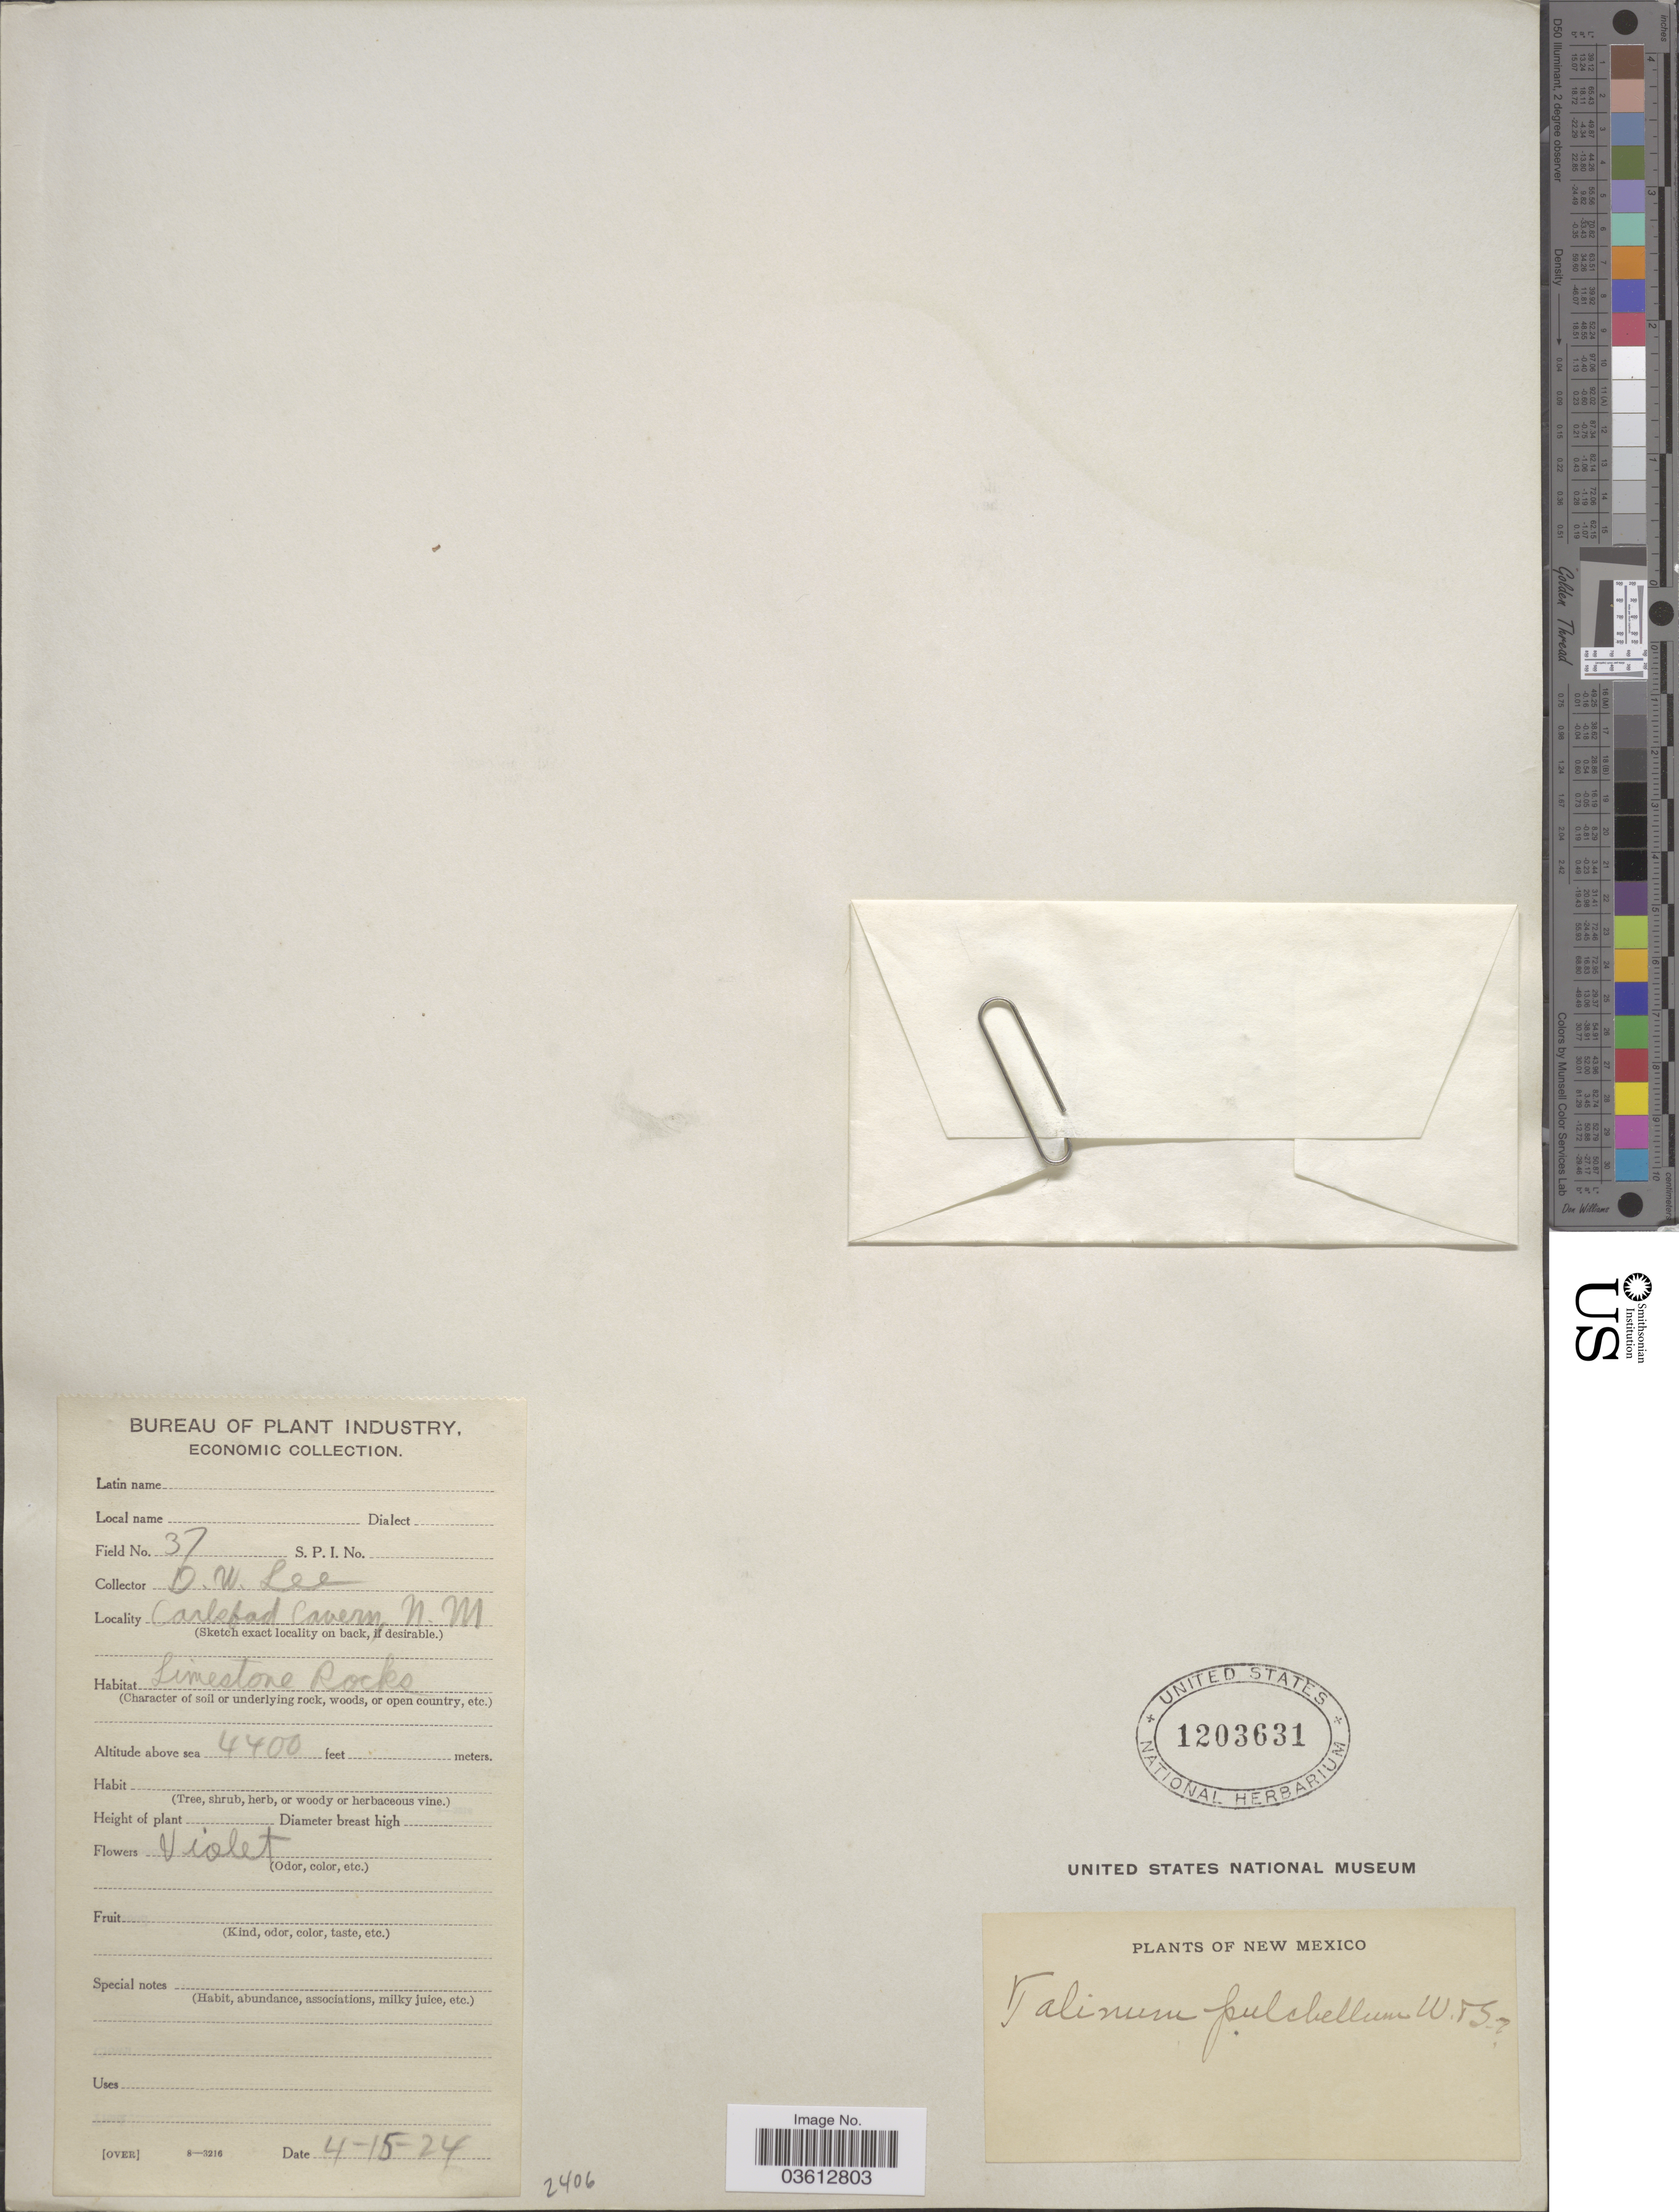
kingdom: Plantae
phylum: Tracheophyta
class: Magnoliopsida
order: Caryophyllales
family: Talinaceae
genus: Talinum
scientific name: Talinum pulchellum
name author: Wooton & Standl.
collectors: D. Lee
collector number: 37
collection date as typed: Transcribed d/m/y: 15/4/24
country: United States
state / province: New Mexico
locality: Carlsbad Cavern. Limestone Rocks.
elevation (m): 1341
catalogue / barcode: US 1203631